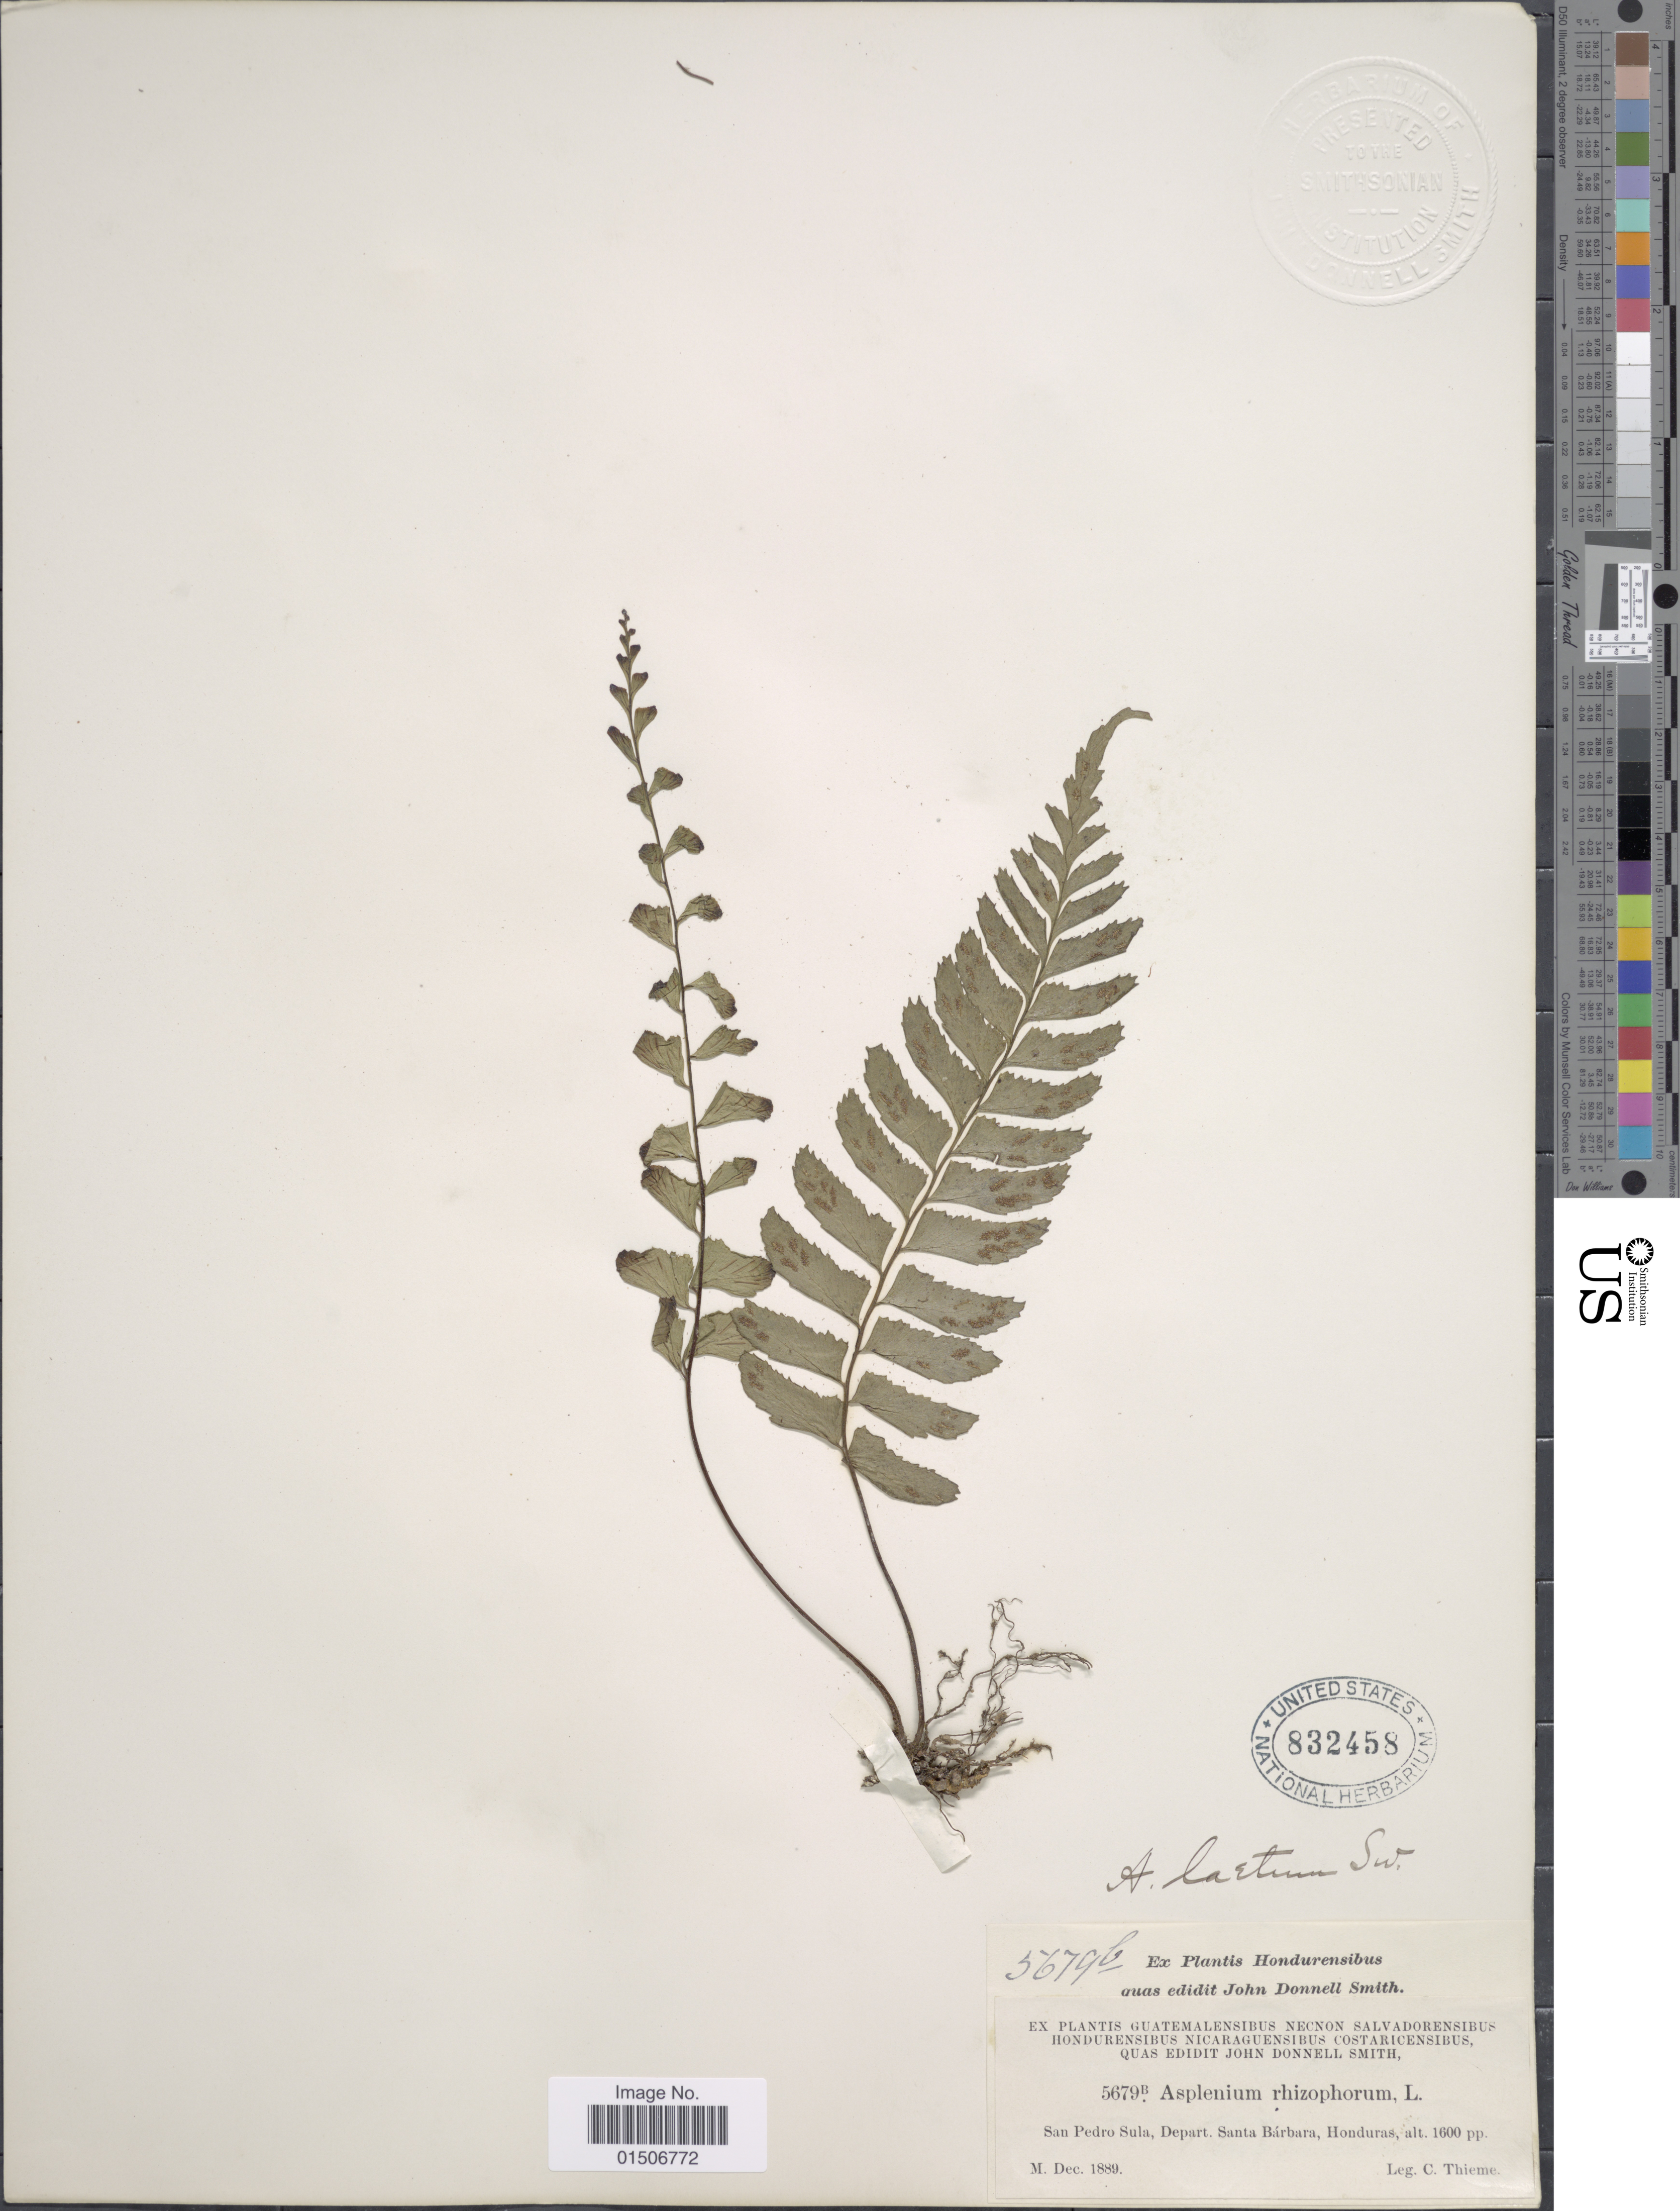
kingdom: Plantae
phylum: Tracheophyta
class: Polypodiopsida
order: Polypodiales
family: Aspleniaceae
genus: Asplenium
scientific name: Asplenium laetum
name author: Sw.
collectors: C. Thieme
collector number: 5679b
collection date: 1889-12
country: Honduras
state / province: Santa Bárbara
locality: San Pedro Sula, DEpart Santa Bárbara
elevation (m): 488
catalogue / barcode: US 832458